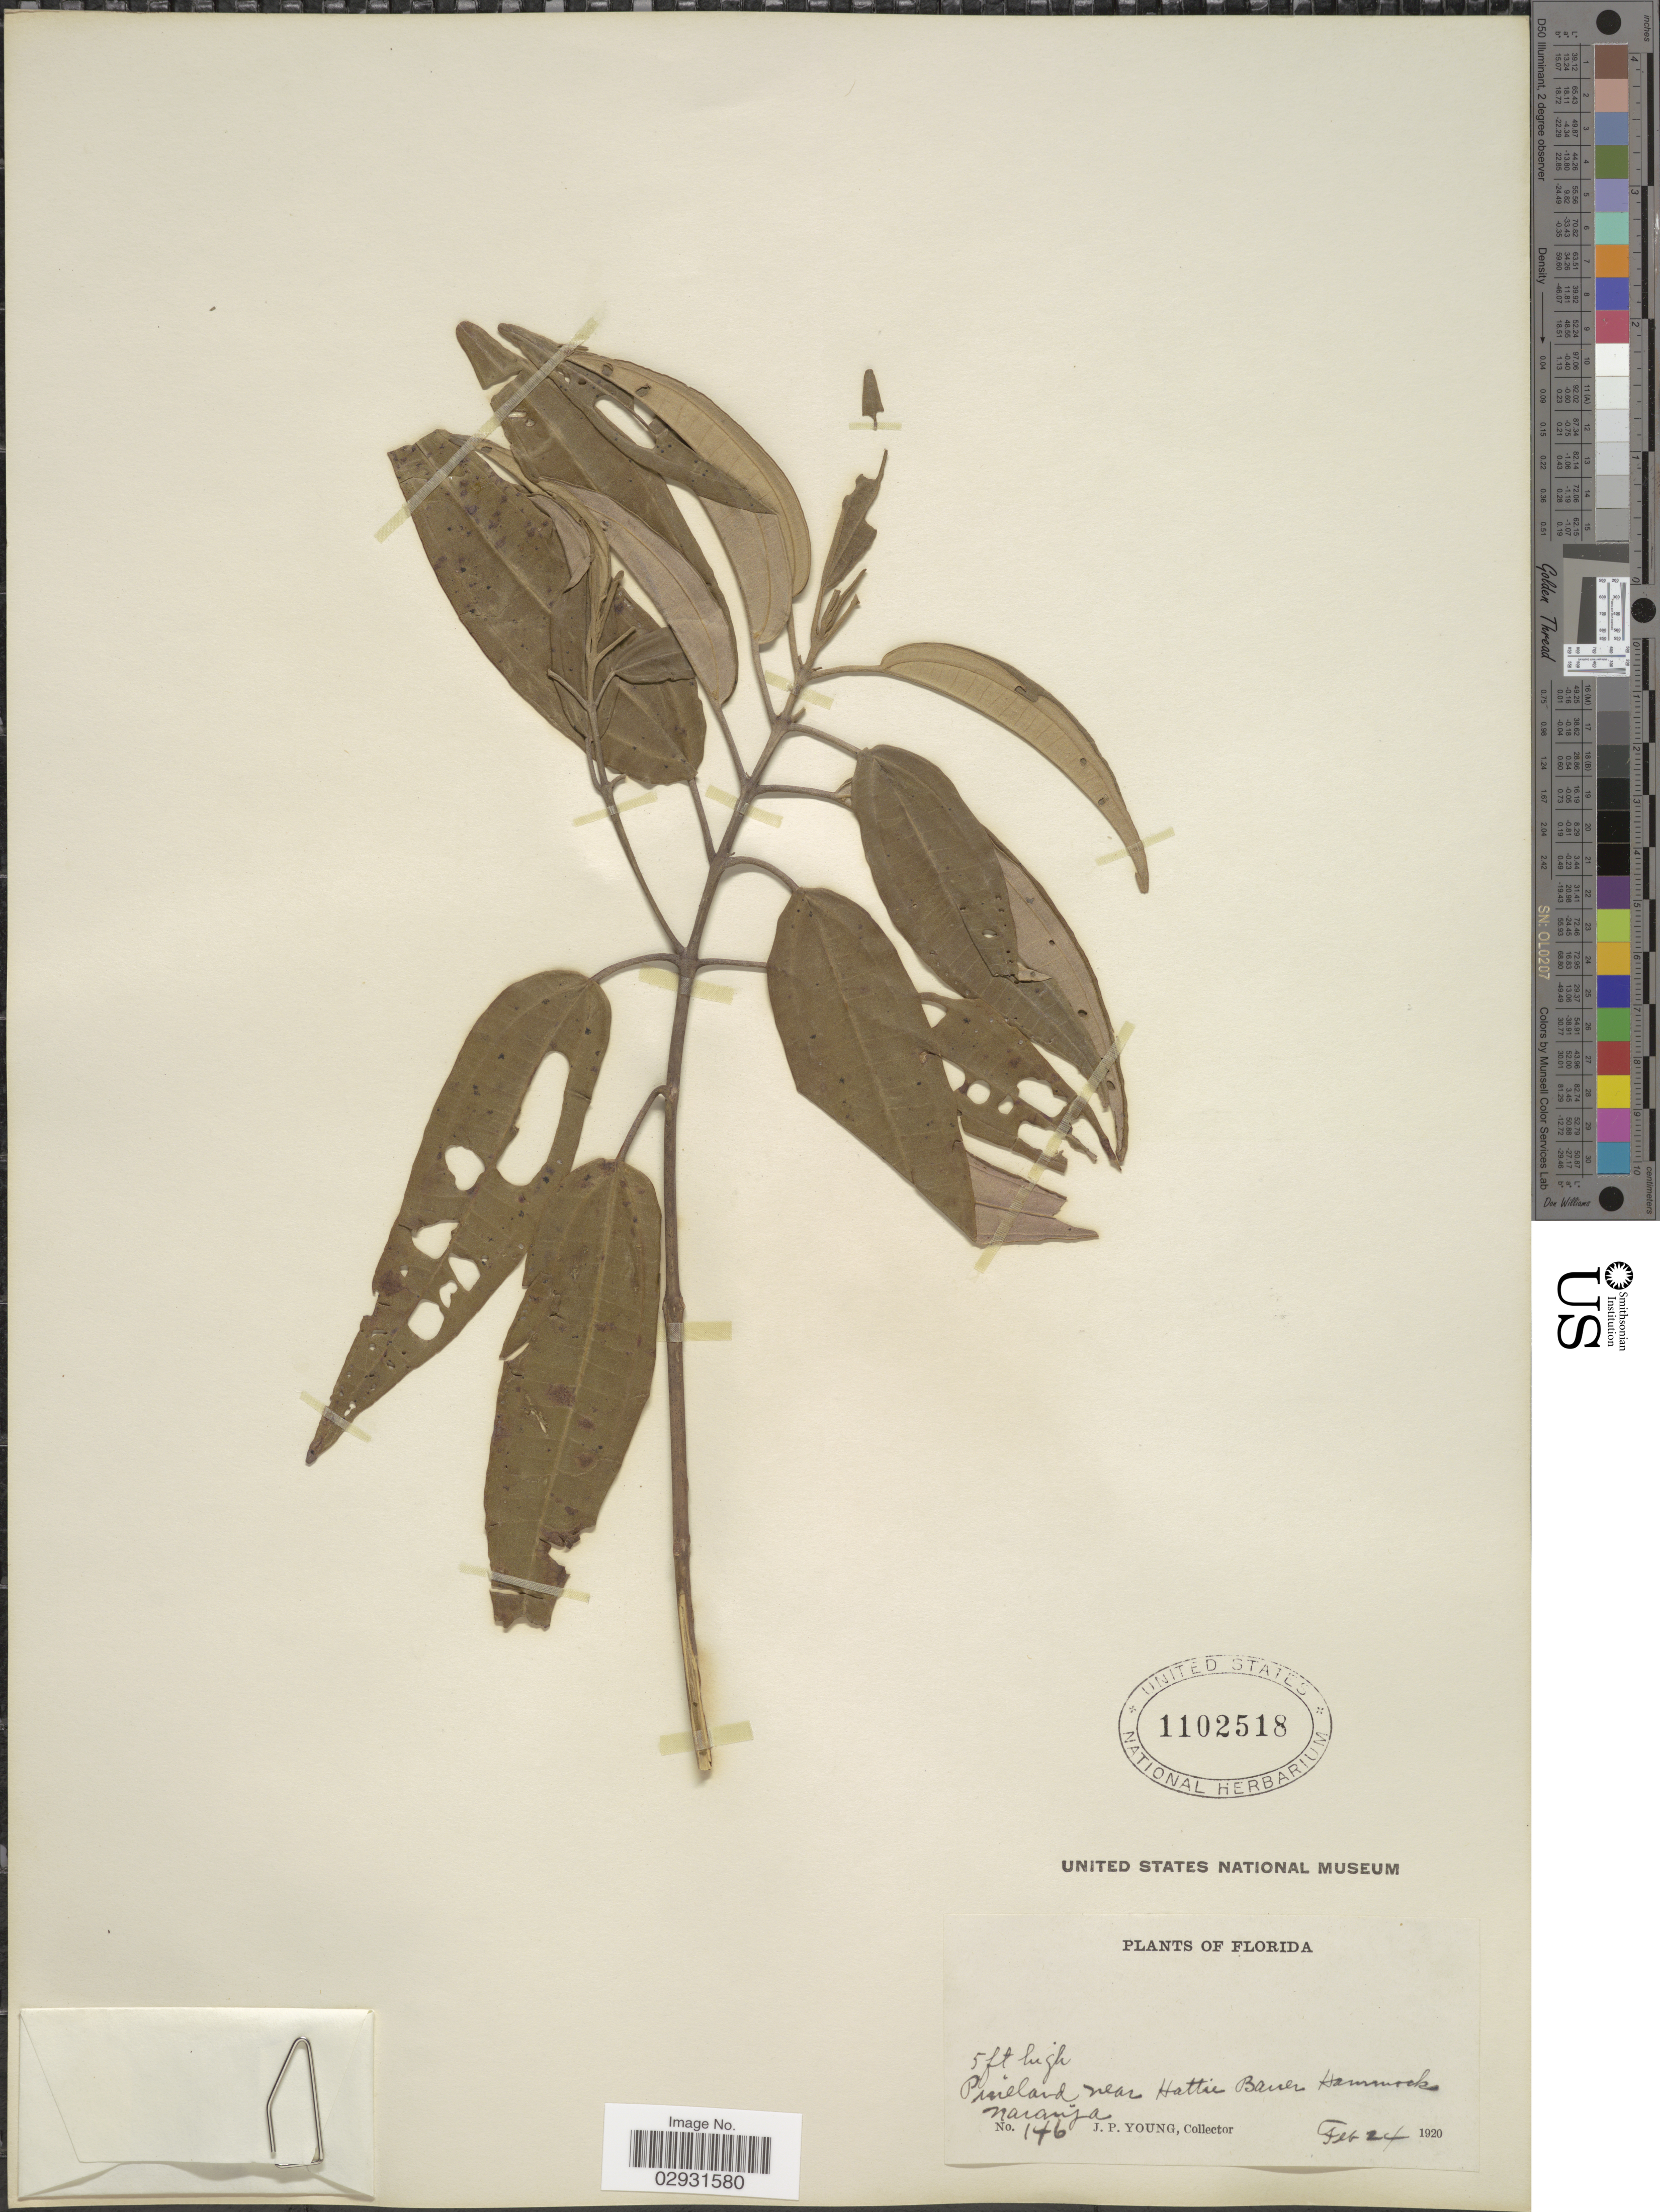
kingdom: Plantae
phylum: Tracheophyta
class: Magnoliopsida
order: Myrtales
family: Melastomataceae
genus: Tetrazygia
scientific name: Tetrazygia bicolor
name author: (Mill.) Cogn.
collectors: J. P. Young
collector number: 146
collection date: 1920-02-24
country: United States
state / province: Florida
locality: Pineland near Hattie Bauer Hammock Naranja.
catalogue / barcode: US 1102518